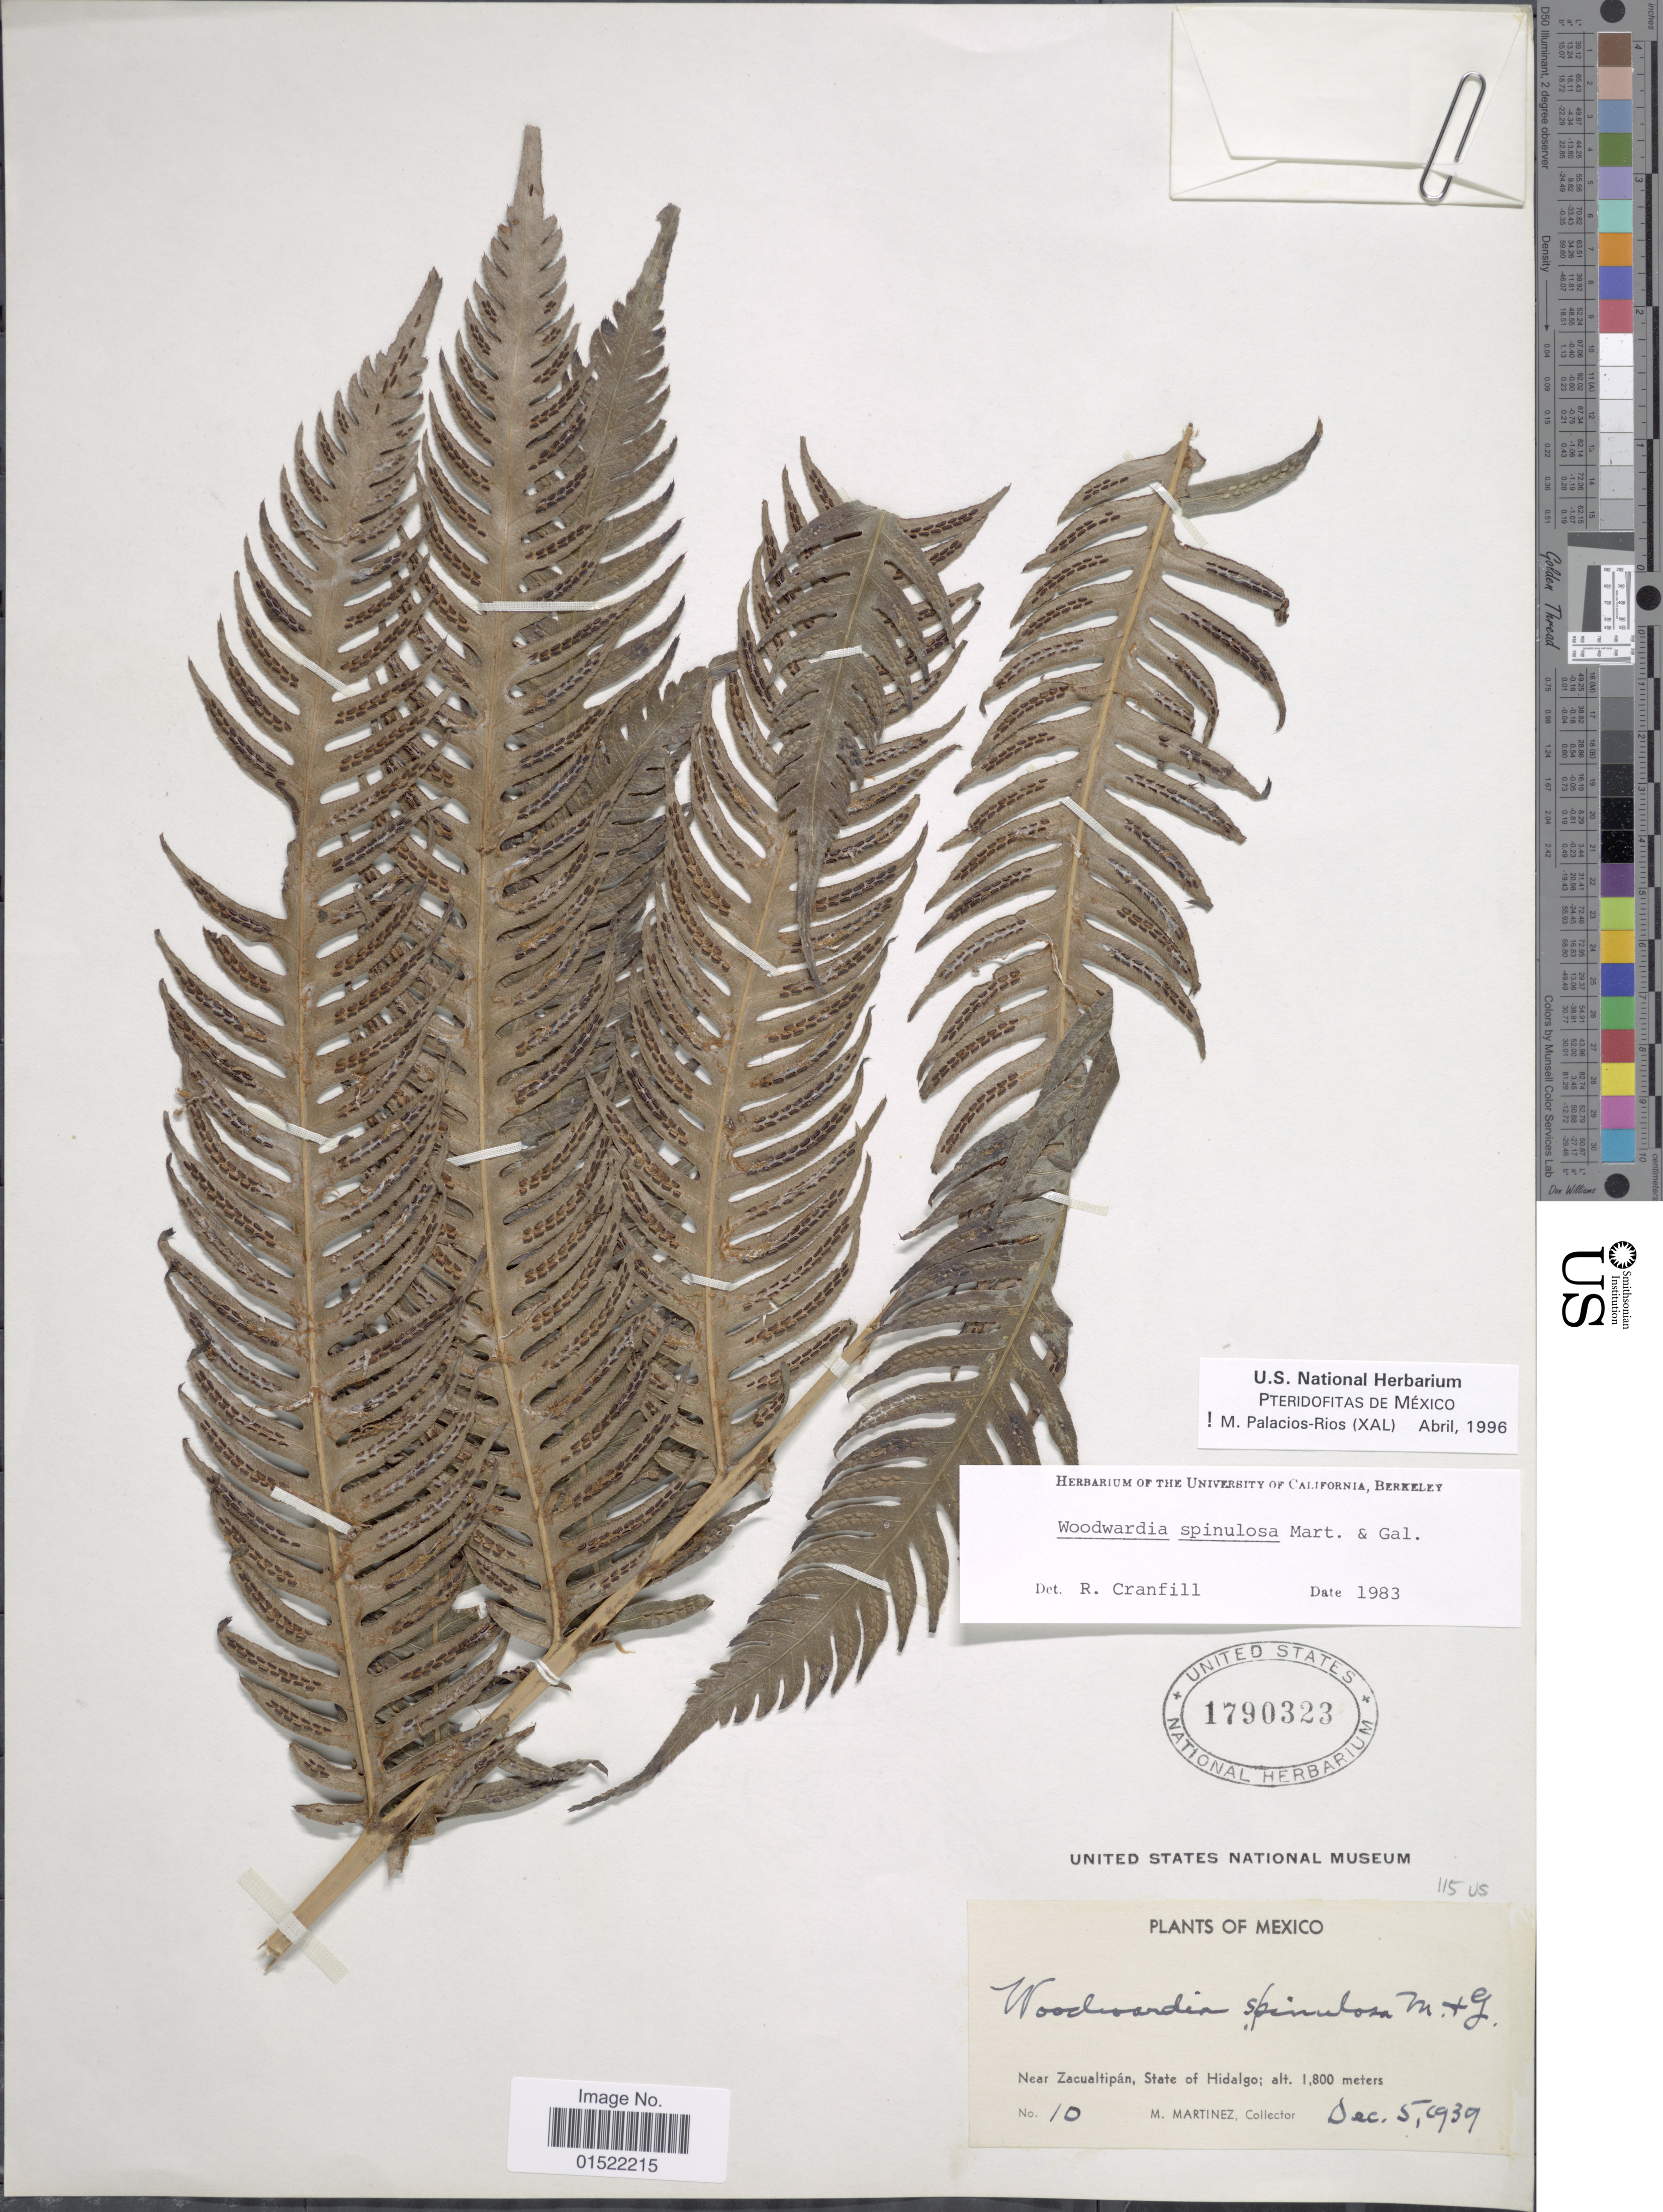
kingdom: Plantae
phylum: Tracheophyta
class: Polypodiopsida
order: Polypodiales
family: Blechnaceae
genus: Woodwardia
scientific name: Woodwardia spinulosa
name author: M. Martens & Galeotti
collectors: M. Martinez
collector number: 10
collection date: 1939-12-05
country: Mexico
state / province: Hidalgo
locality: Near Zacualtipan, State of Hidalgo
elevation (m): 1800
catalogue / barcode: US 1790323